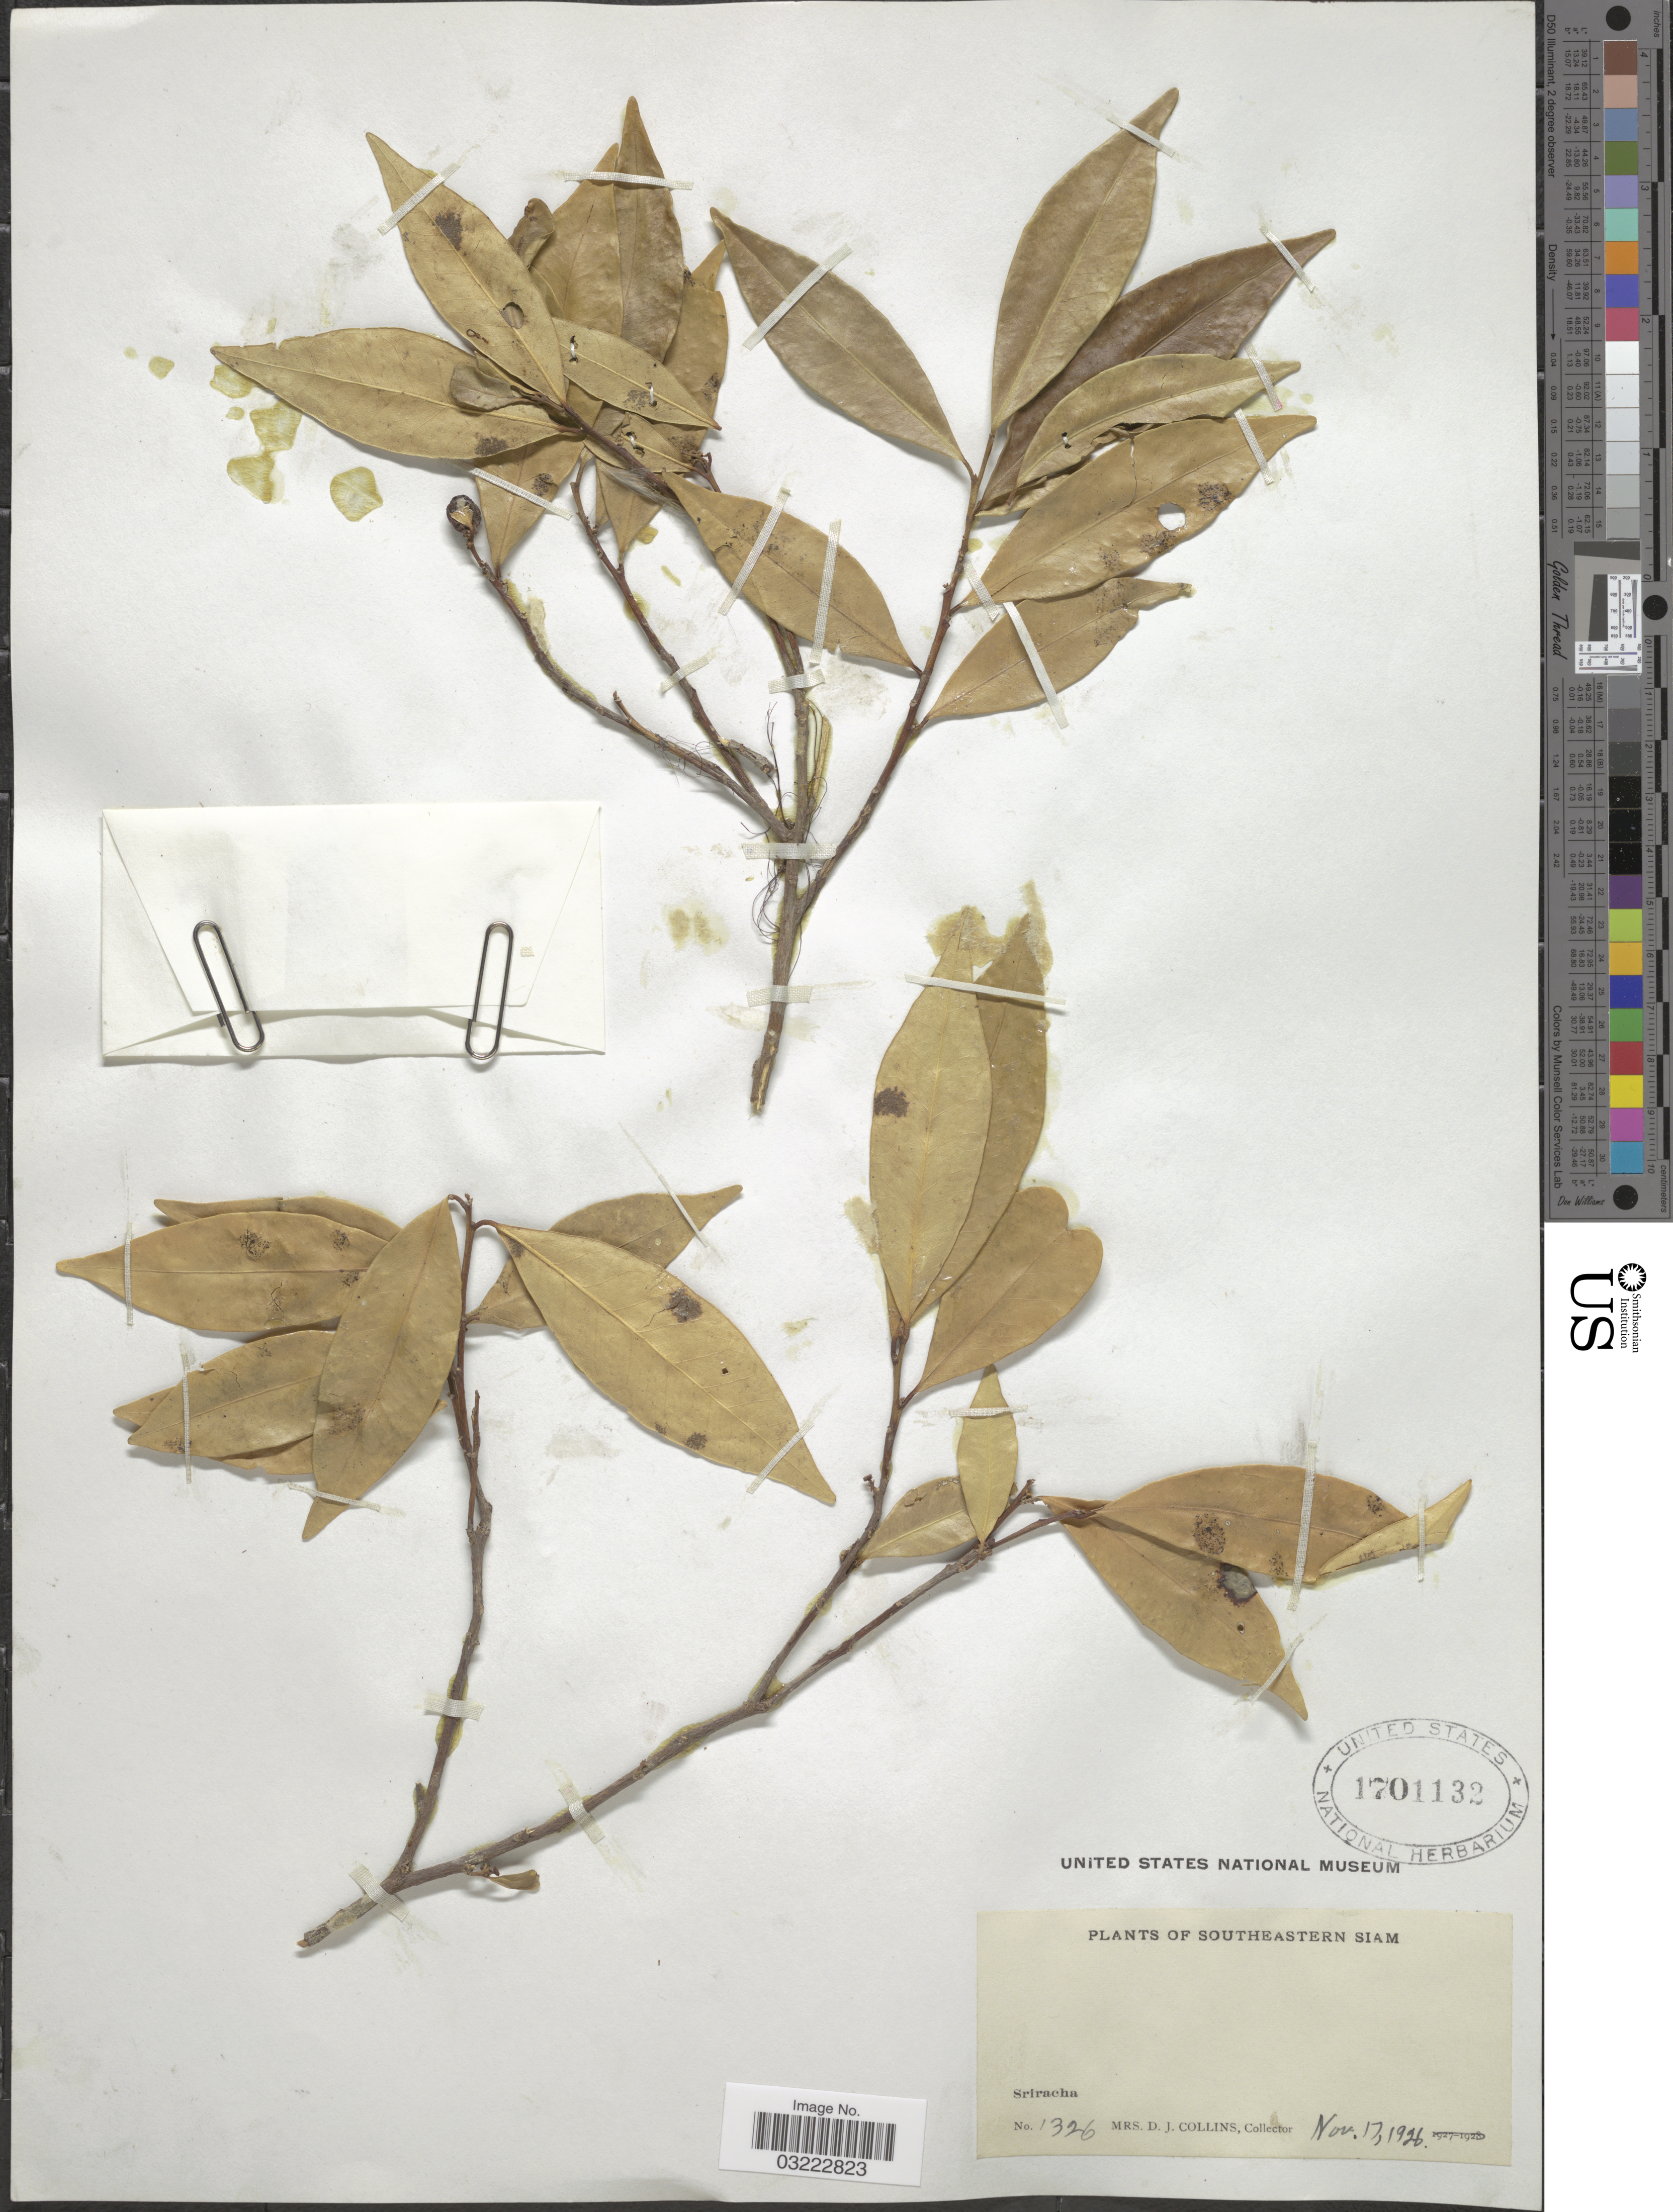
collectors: Mrs. D. J. Collins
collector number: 1326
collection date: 1926-11-17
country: Thailand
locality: Southeastern Siam, Sriracha.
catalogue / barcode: US 1701132